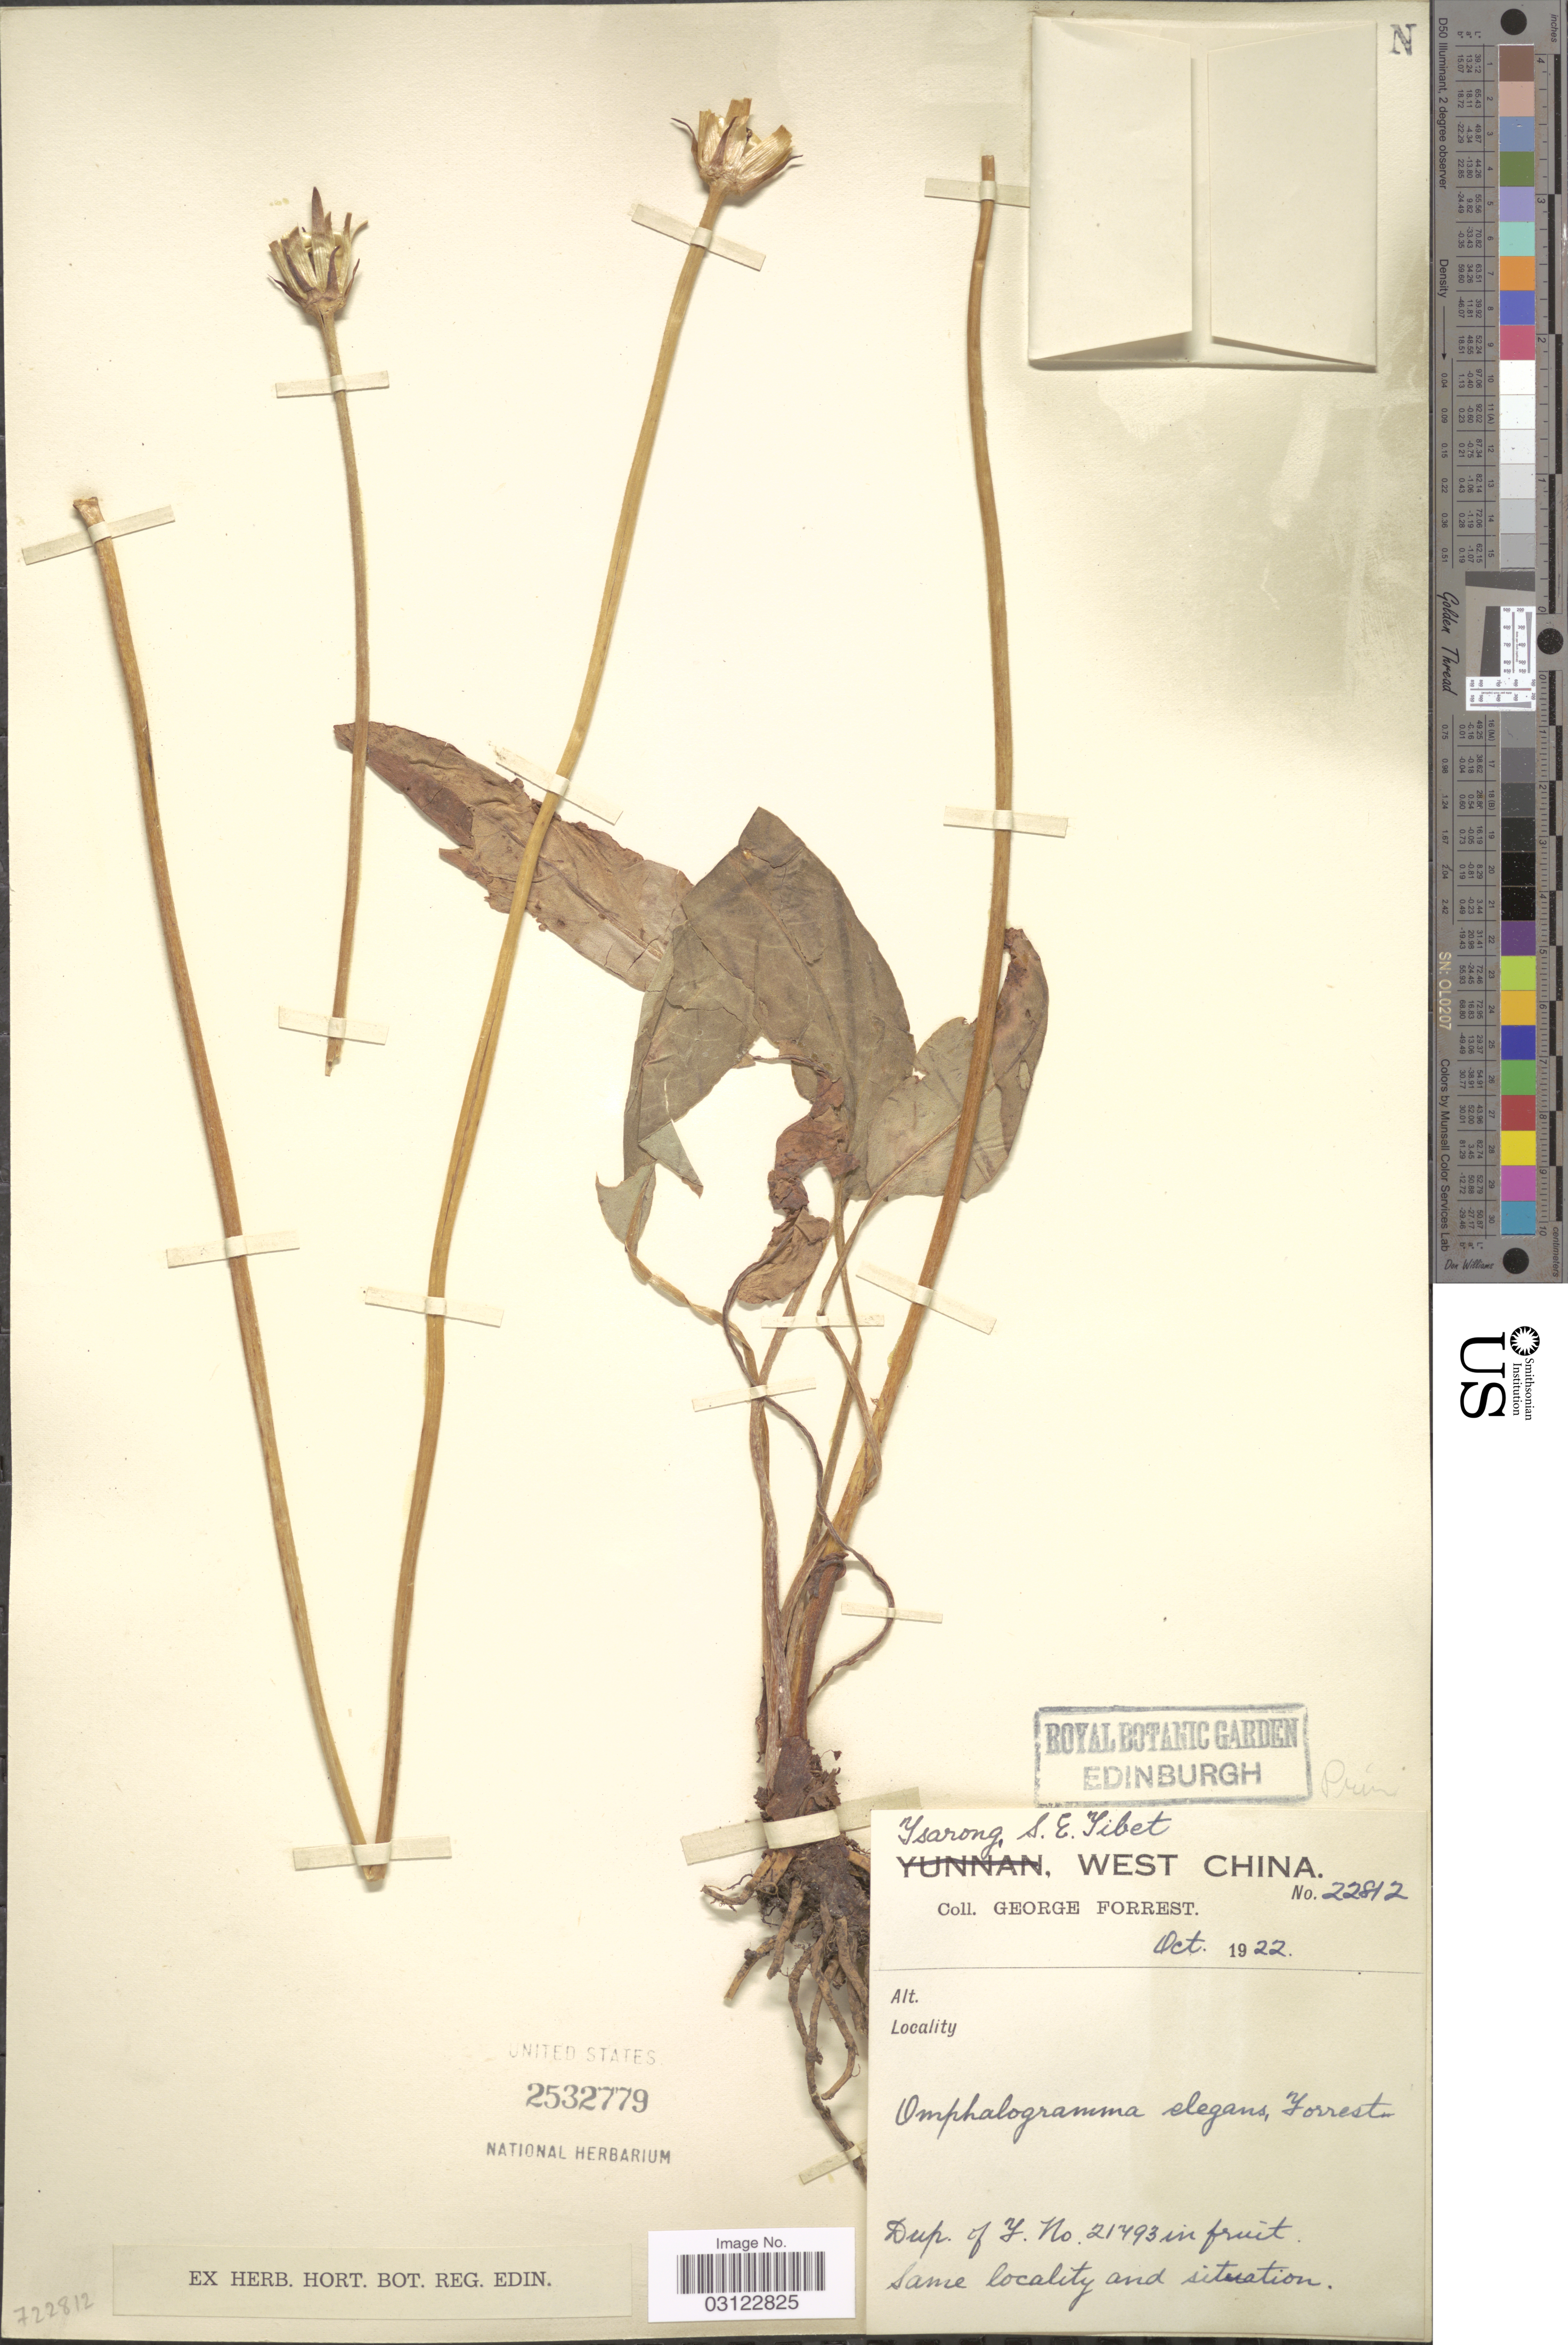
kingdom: Plantae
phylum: Tracheophyta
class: Magnoliopsida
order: Ericales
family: Primulaceae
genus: Omphalogramma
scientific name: Omphalogramma elegans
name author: Forrest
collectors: G. Forrest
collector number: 22812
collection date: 1921-10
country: China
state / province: Xizang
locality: Tsarong, S.E. Tibet, West China.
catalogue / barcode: US 2532779